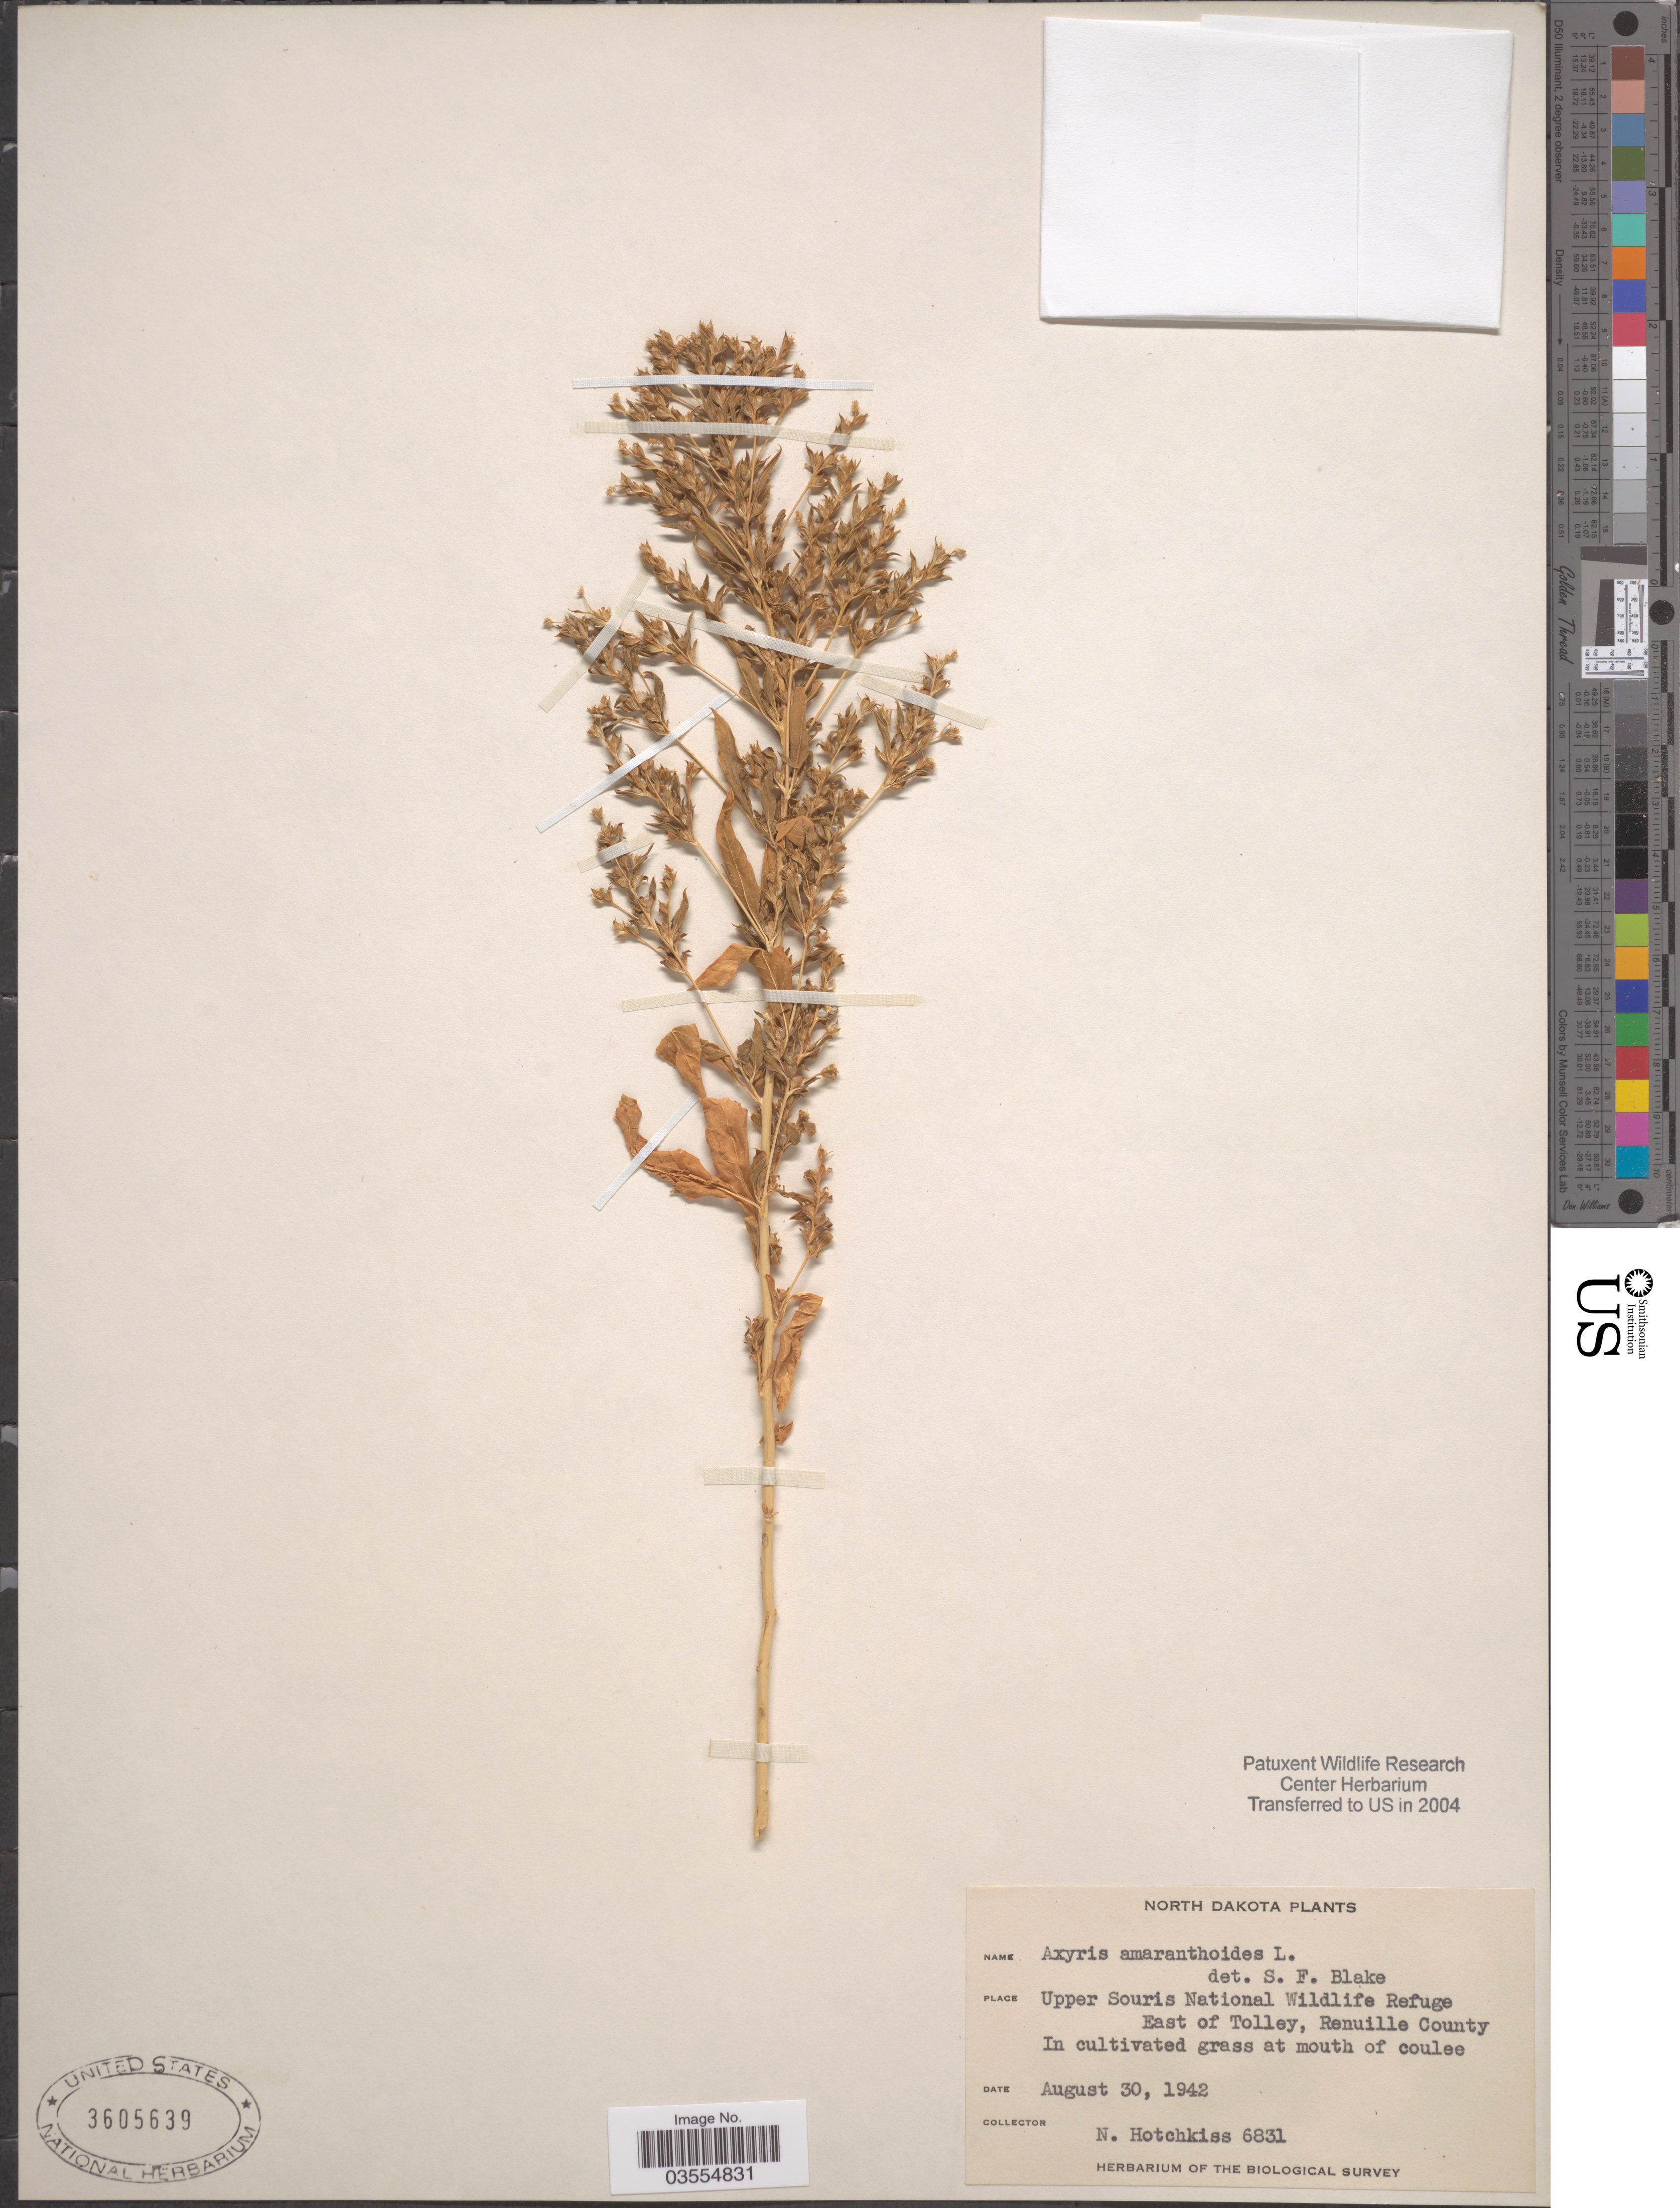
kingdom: Plantae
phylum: Tracheophyta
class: Magnoliopsida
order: Caryophyllales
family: Amaranthaceae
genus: Axyris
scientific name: Axyris amaranthoides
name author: L.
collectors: N. Hotchkiss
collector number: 6831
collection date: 1942-08-30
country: United States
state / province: North Dakota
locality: Upper Souris National Wildlife Refuge. East of Tolley, Renuille County. In cultivated grass at mouth of coulee.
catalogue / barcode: US 3605639